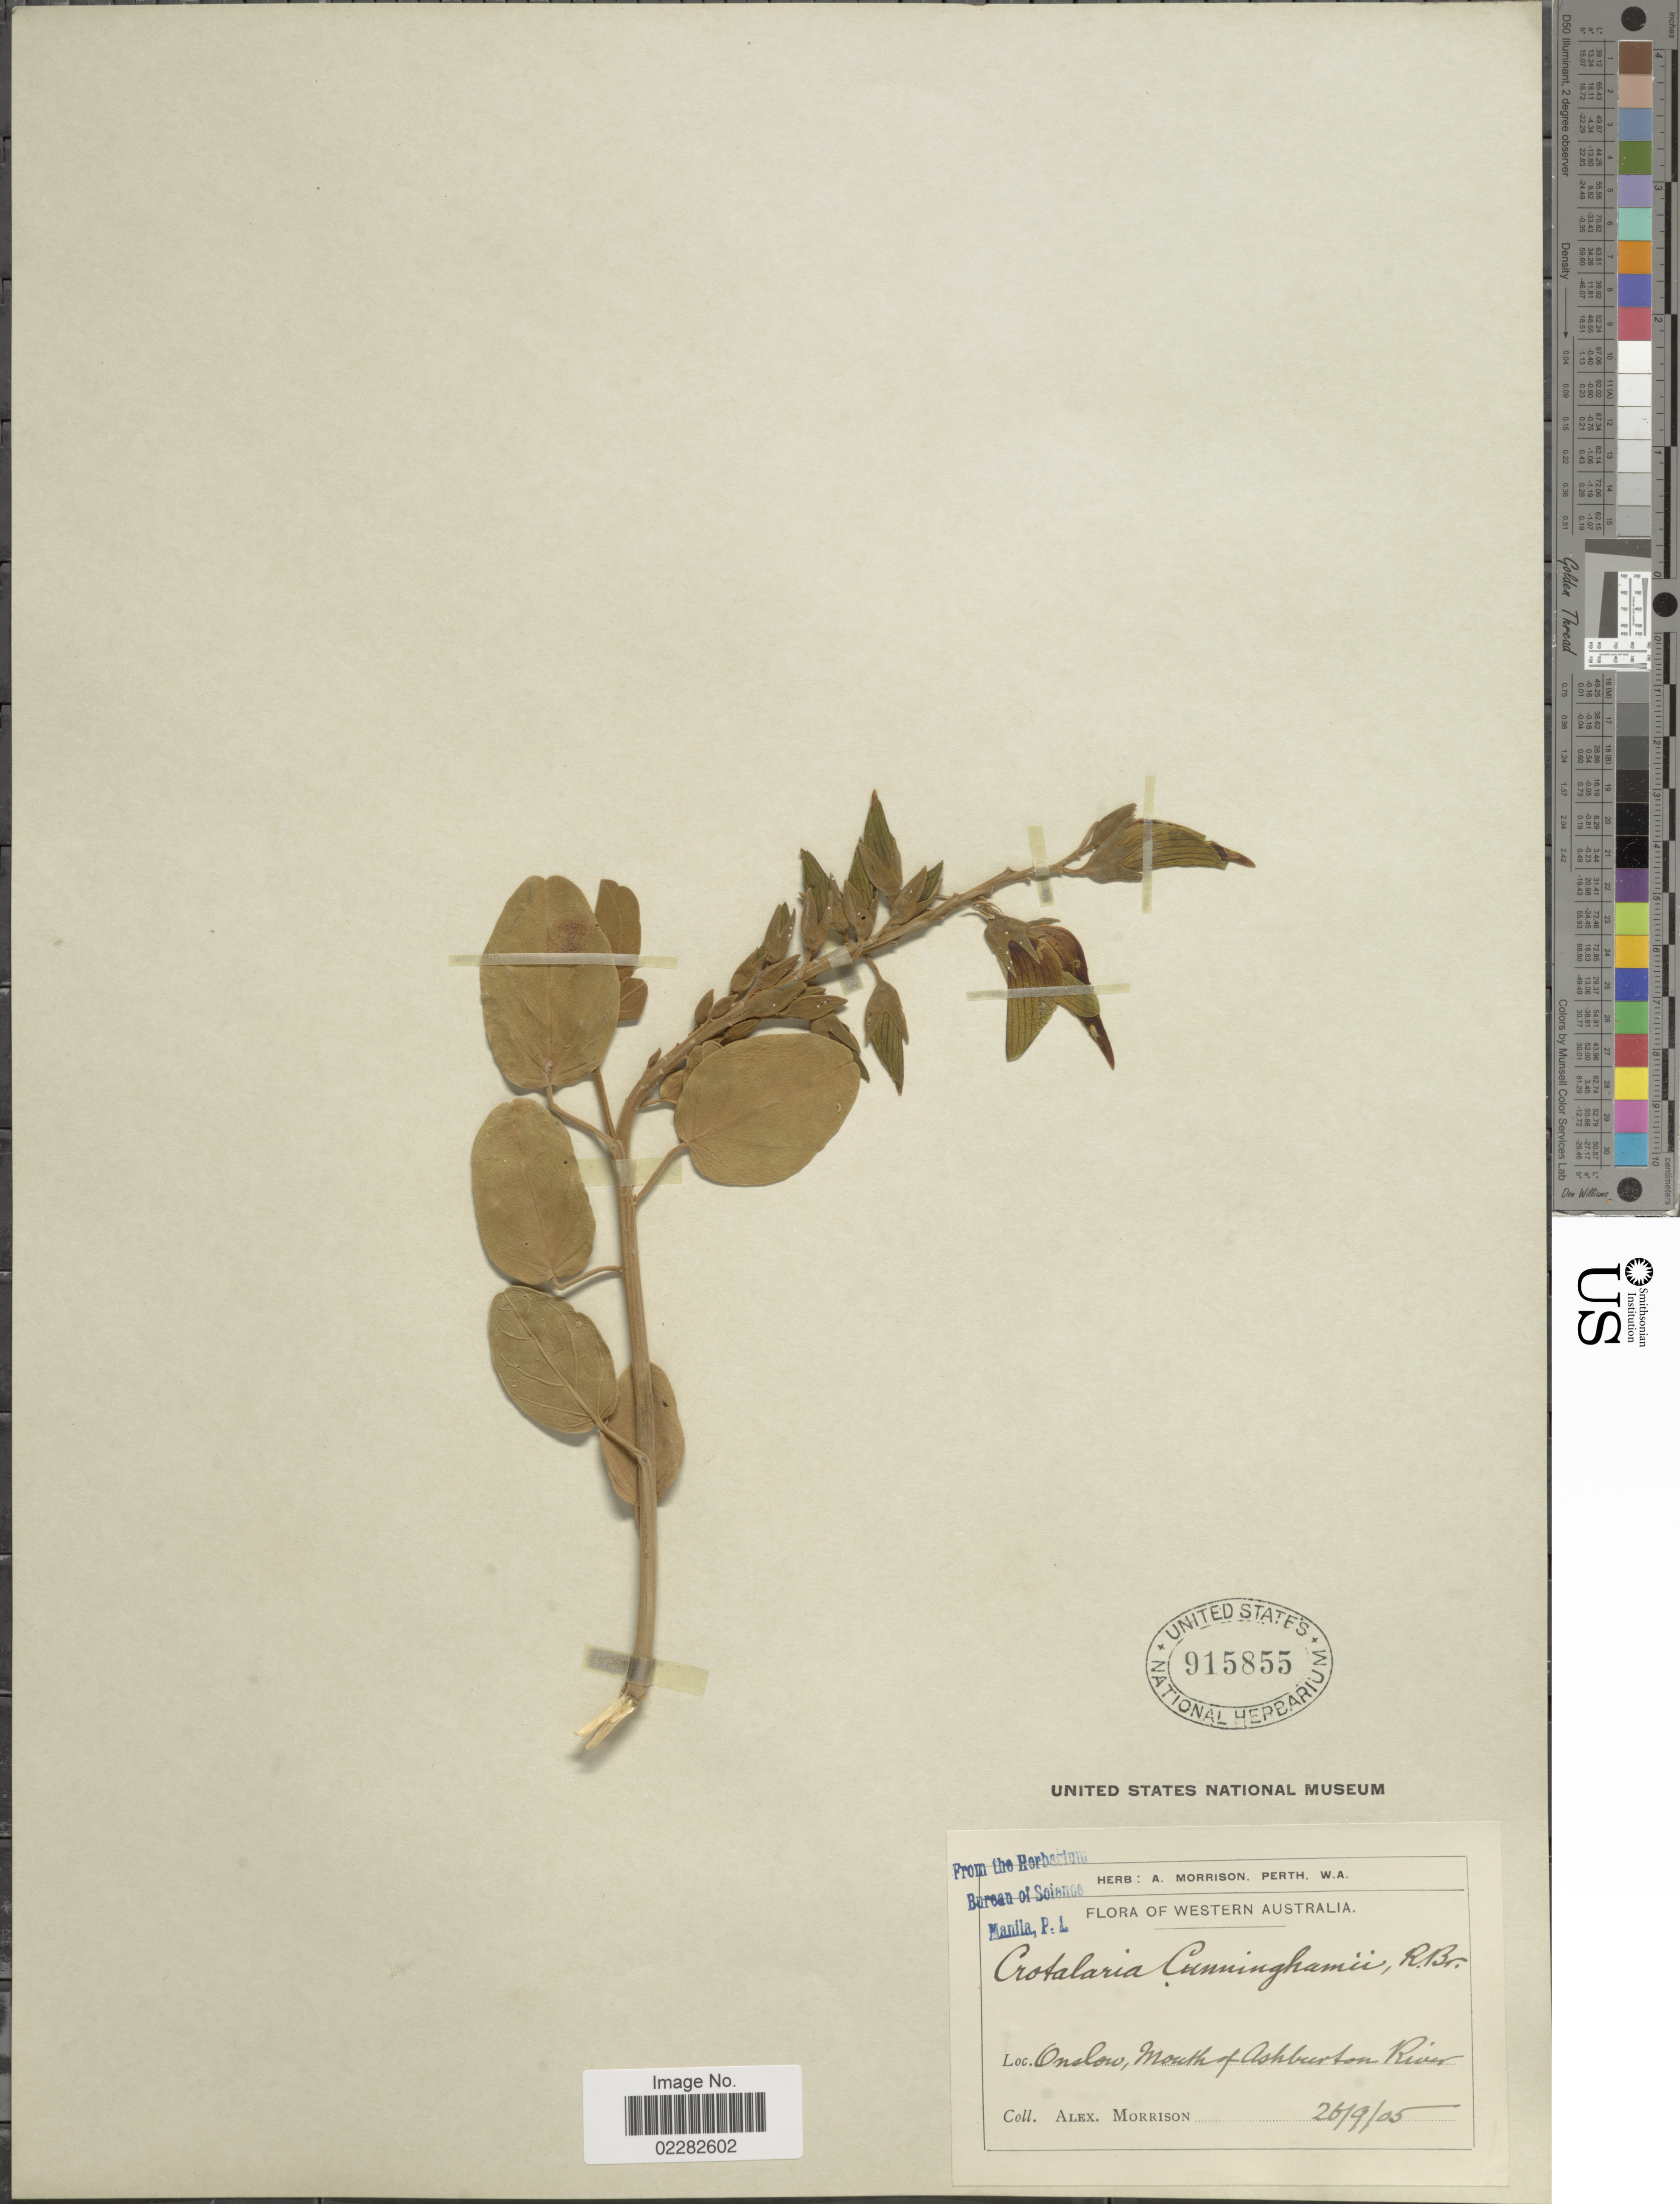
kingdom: Plantae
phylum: Tracheophyta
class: Magnoliopsida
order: Fabales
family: Fabaceae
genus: Crotalaria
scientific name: Crotalaria cunninghamii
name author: R. Br.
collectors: A. Morrison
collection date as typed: Transcribed d/m/y: 26/9/05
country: Australia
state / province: Western Australia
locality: Onslow, Mouth of Ashburton River.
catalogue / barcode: US 915855